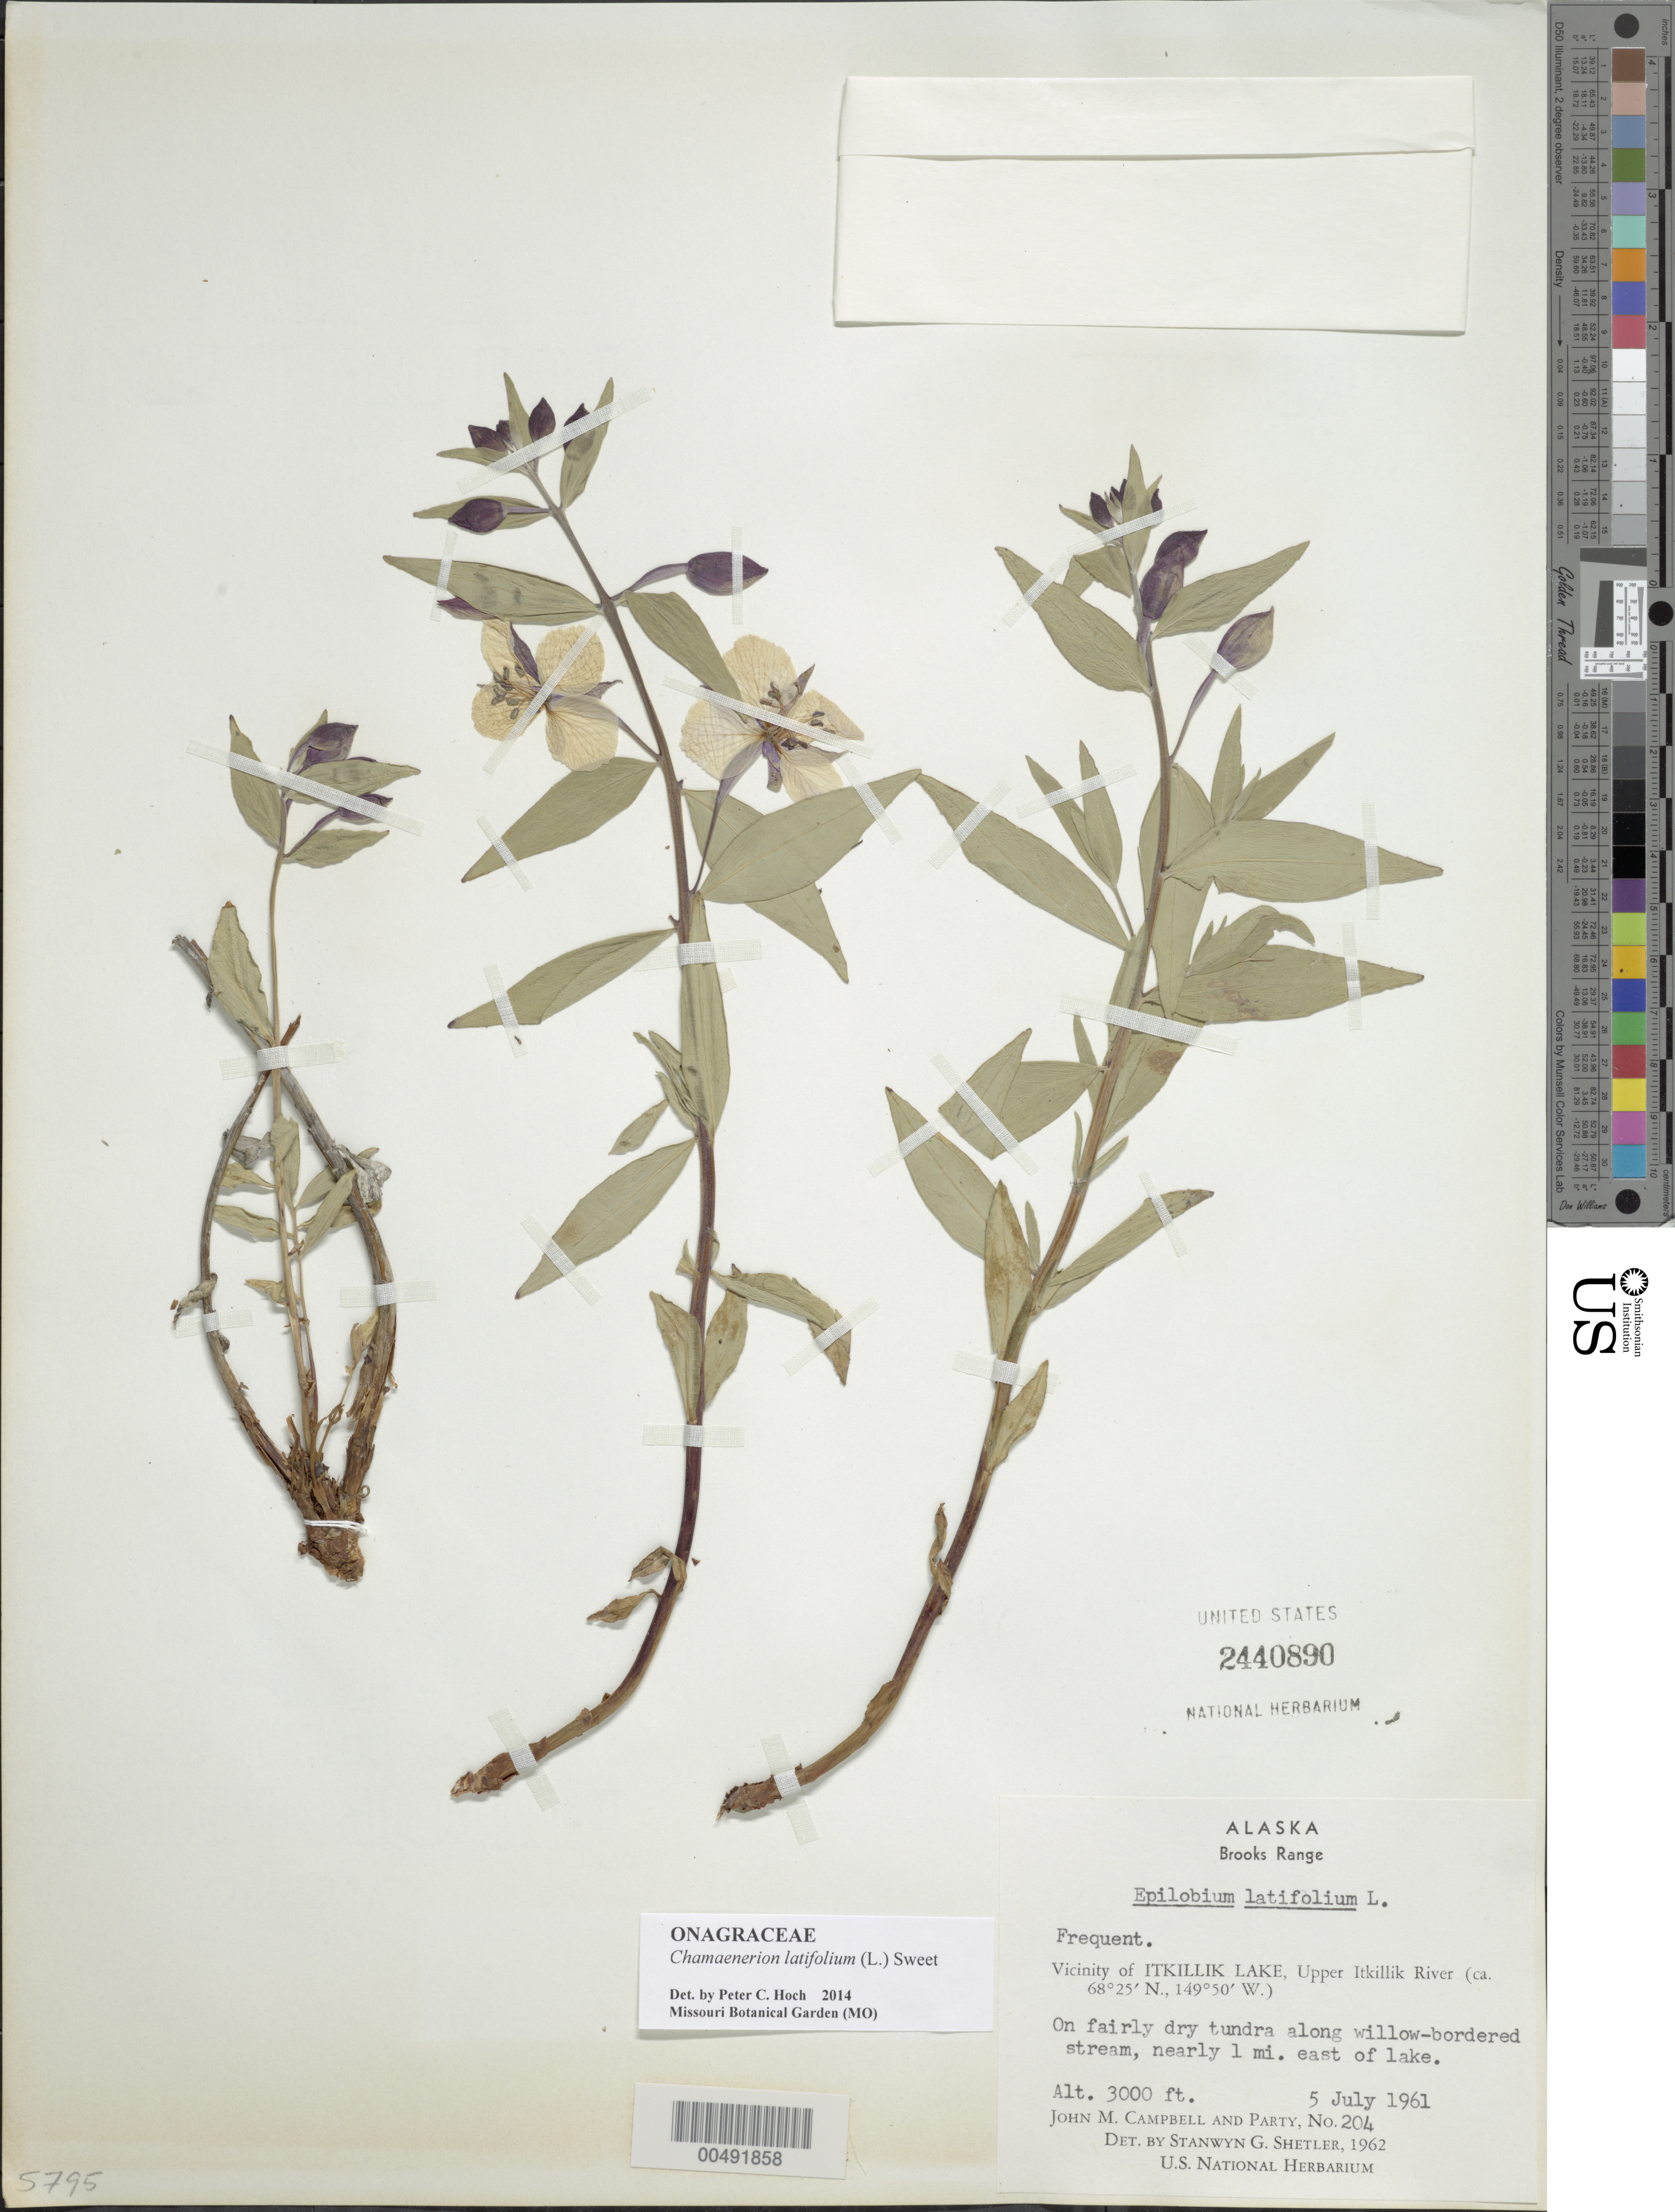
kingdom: Plantae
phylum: Tracheophyta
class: Magnoliopsida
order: Myrtales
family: Onagraceae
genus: Chamaenerion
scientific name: Chamaenerion latifolium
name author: (L.) Th. Fr. & Lange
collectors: J. M. Campbell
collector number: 204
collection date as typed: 05 Jul 1961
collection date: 1961-07-05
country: United States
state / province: Alaska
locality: Brooks Range, Upper Itkillik River, nearly 1 mi. E of Itkillik Lake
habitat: on fairly dry tundra along willow-bordered stream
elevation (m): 914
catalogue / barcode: US 2440890